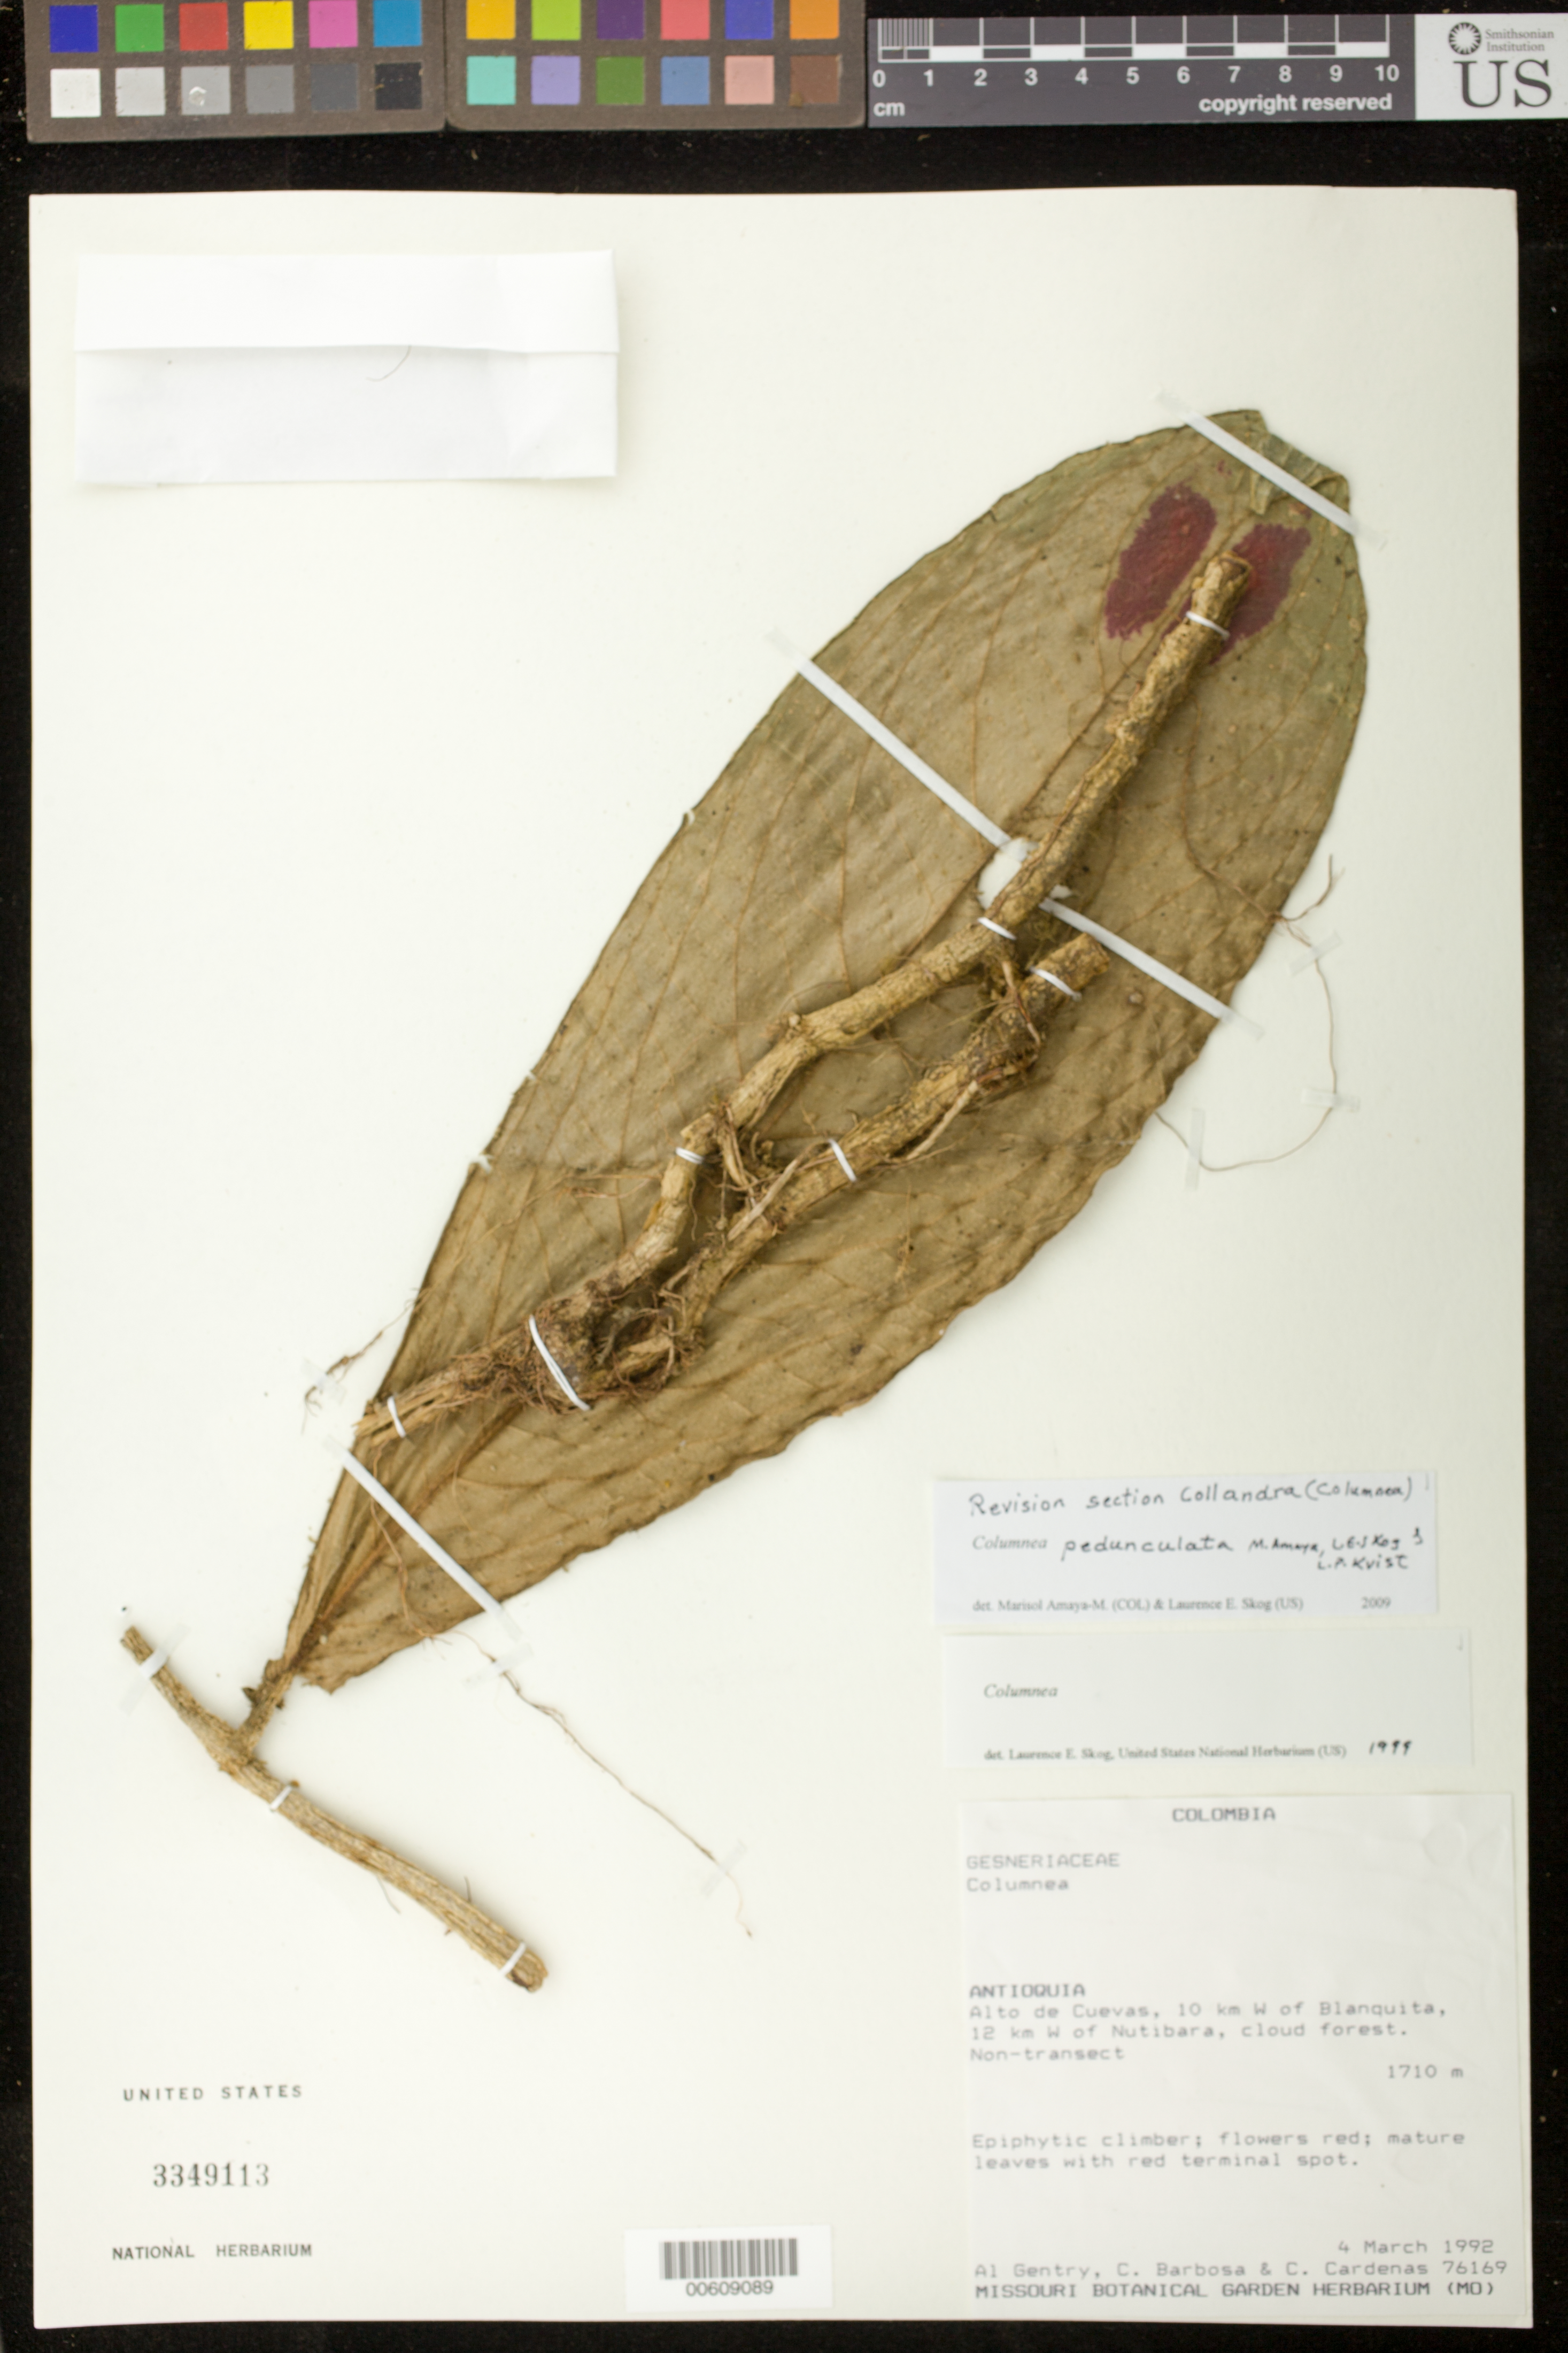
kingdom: Plantae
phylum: Tracheophyta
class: Magnoliopsida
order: Lamiales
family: Gesneriaceae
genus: Columnea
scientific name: Columnea pedunculata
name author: M. Amaya et al.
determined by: Amaya-Márquez, M.; Skog, Laurence E.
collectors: A. H. Gentry, C. E. Barbosa & C. Cardenas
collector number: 76169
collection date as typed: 04 Mar 1992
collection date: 1992-03-04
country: Colombia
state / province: Antioquia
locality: Alto de Cuevas, 10 km W of Blanquita, 12 km W of Nutibara; non-transect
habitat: Cloud forest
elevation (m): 1710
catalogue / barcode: US 3349113